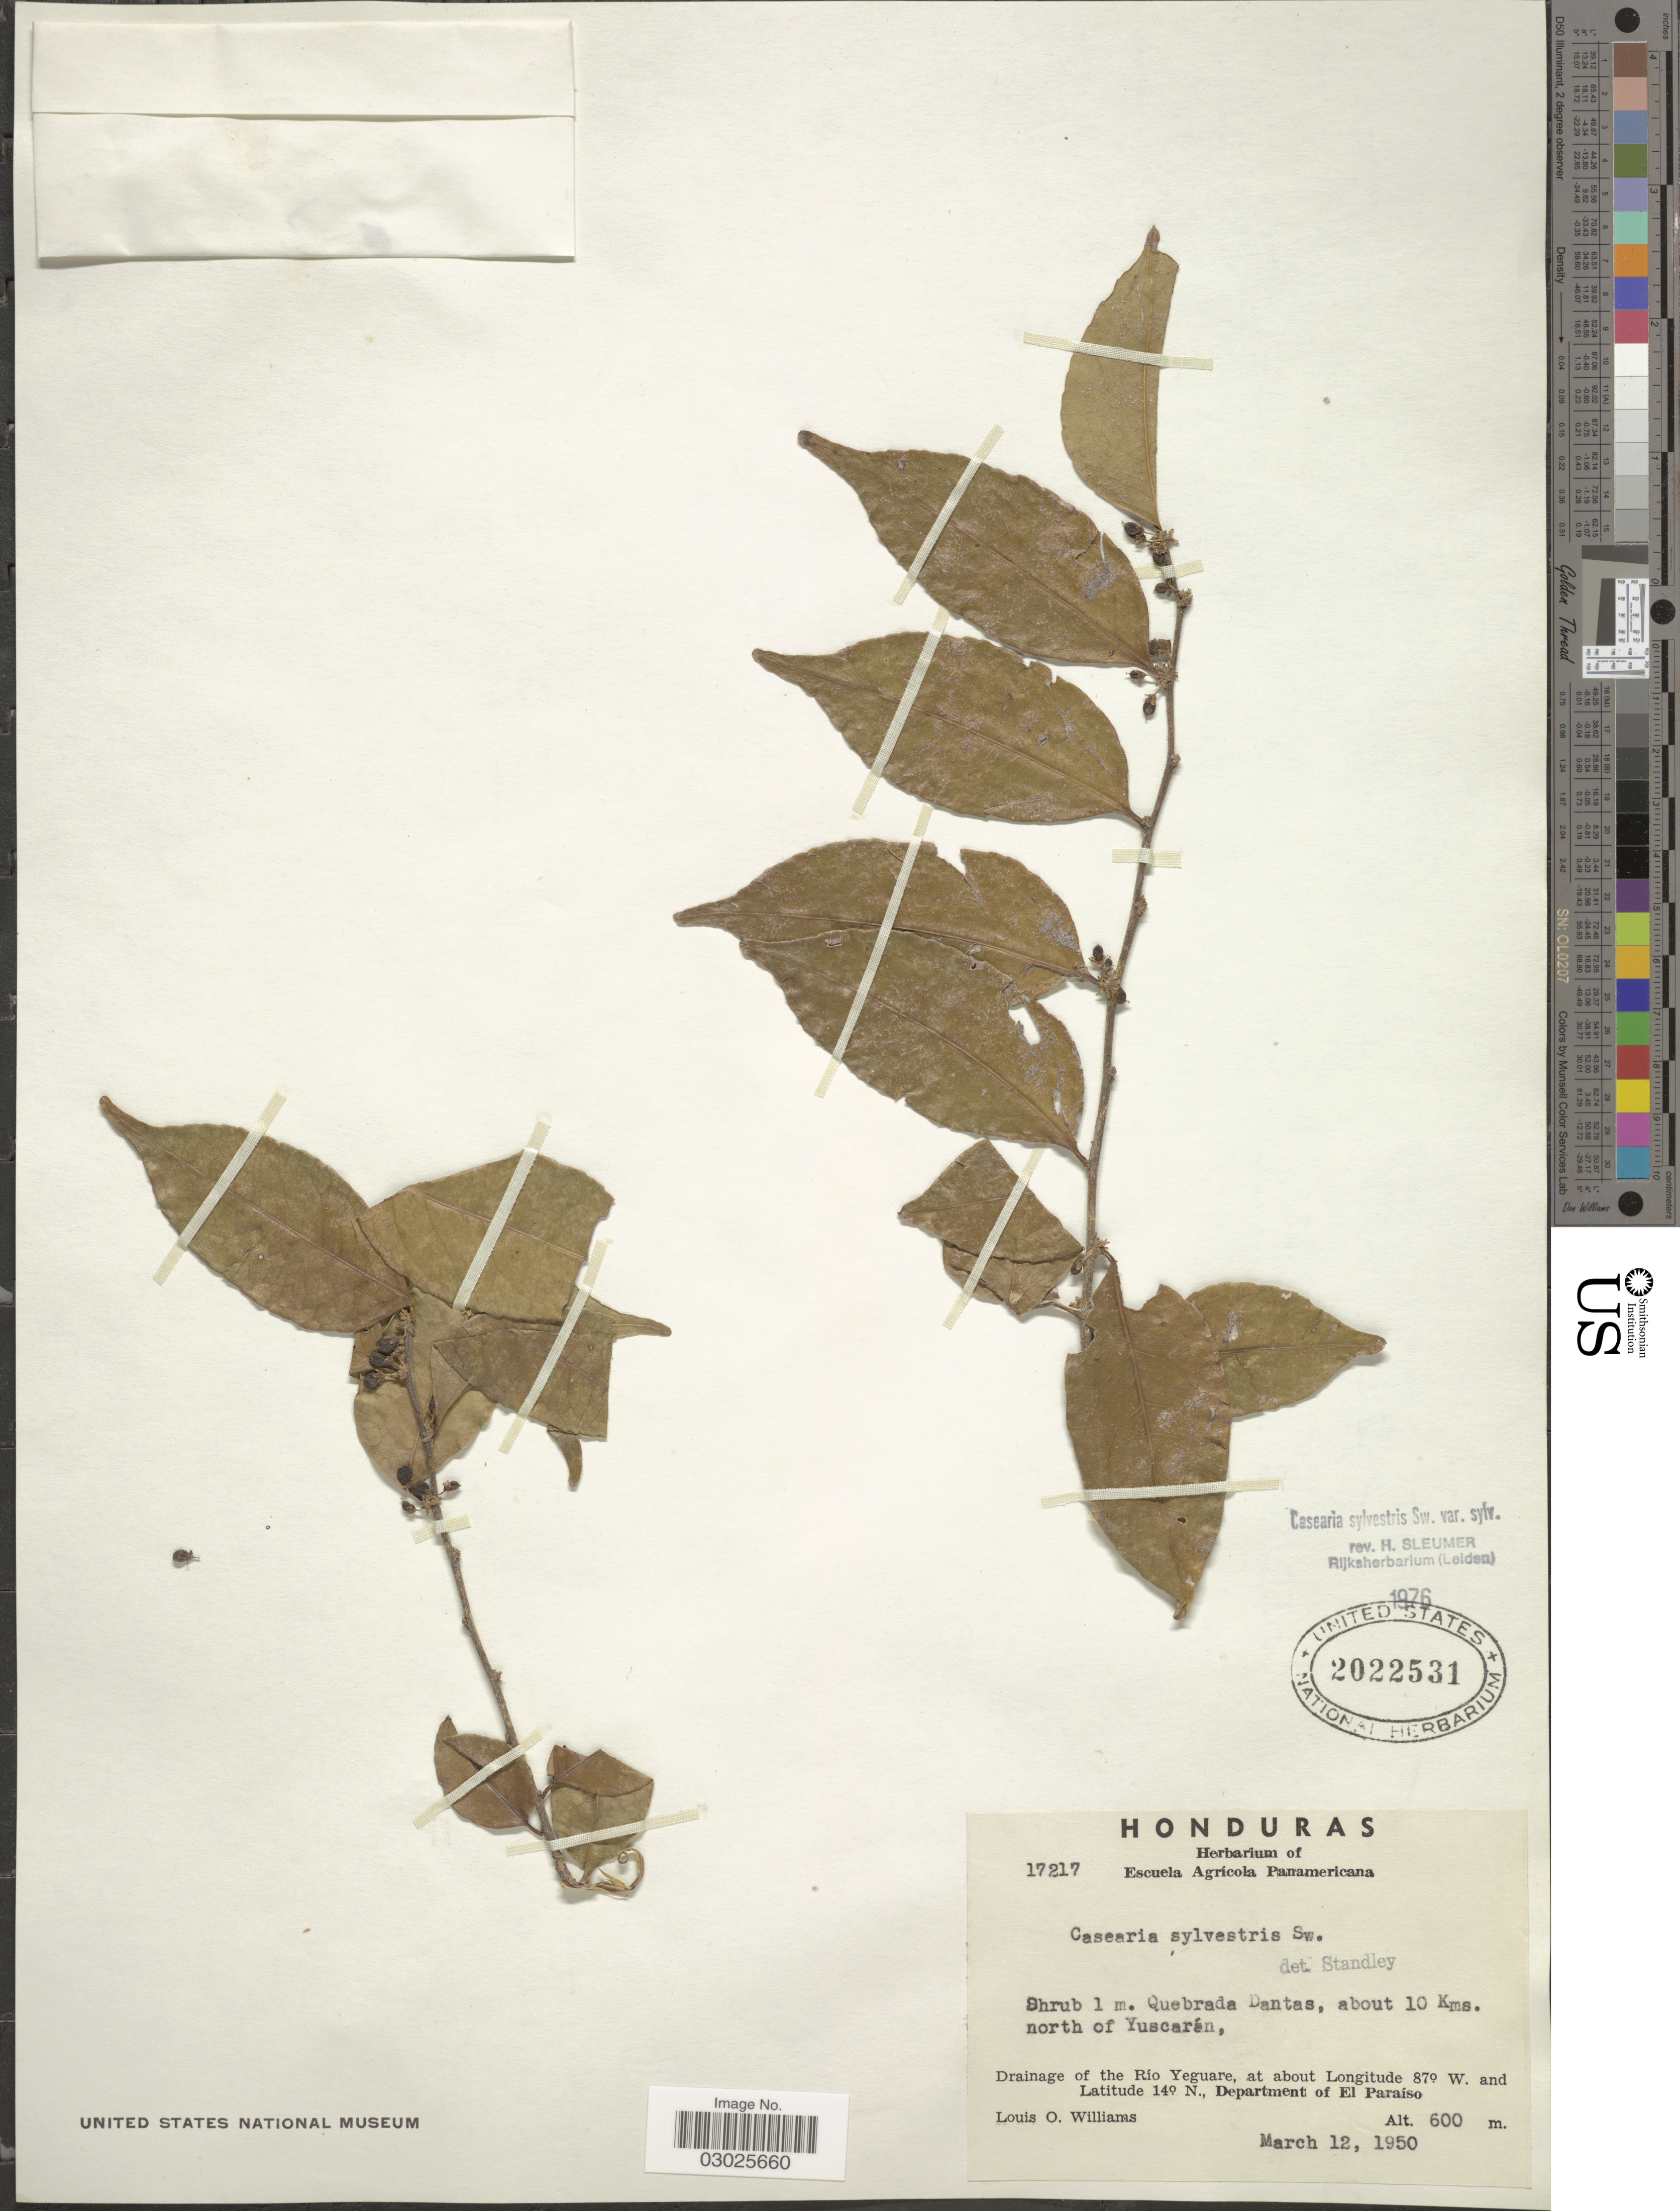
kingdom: Plantae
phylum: Tracheophyta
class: Magnoliopsida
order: Malpighiales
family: Salicaceae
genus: Casearia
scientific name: Casearia sylvestris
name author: Sw.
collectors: L. O. Williams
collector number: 17217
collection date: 1950-03-12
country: Honduras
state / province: El Paraíso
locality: Quebrada Dantas, about 10 Kms. north of Yuscarán, Drainage of the Río Yeguare, Department of El Paraíso.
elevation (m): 600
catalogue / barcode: US 2022531